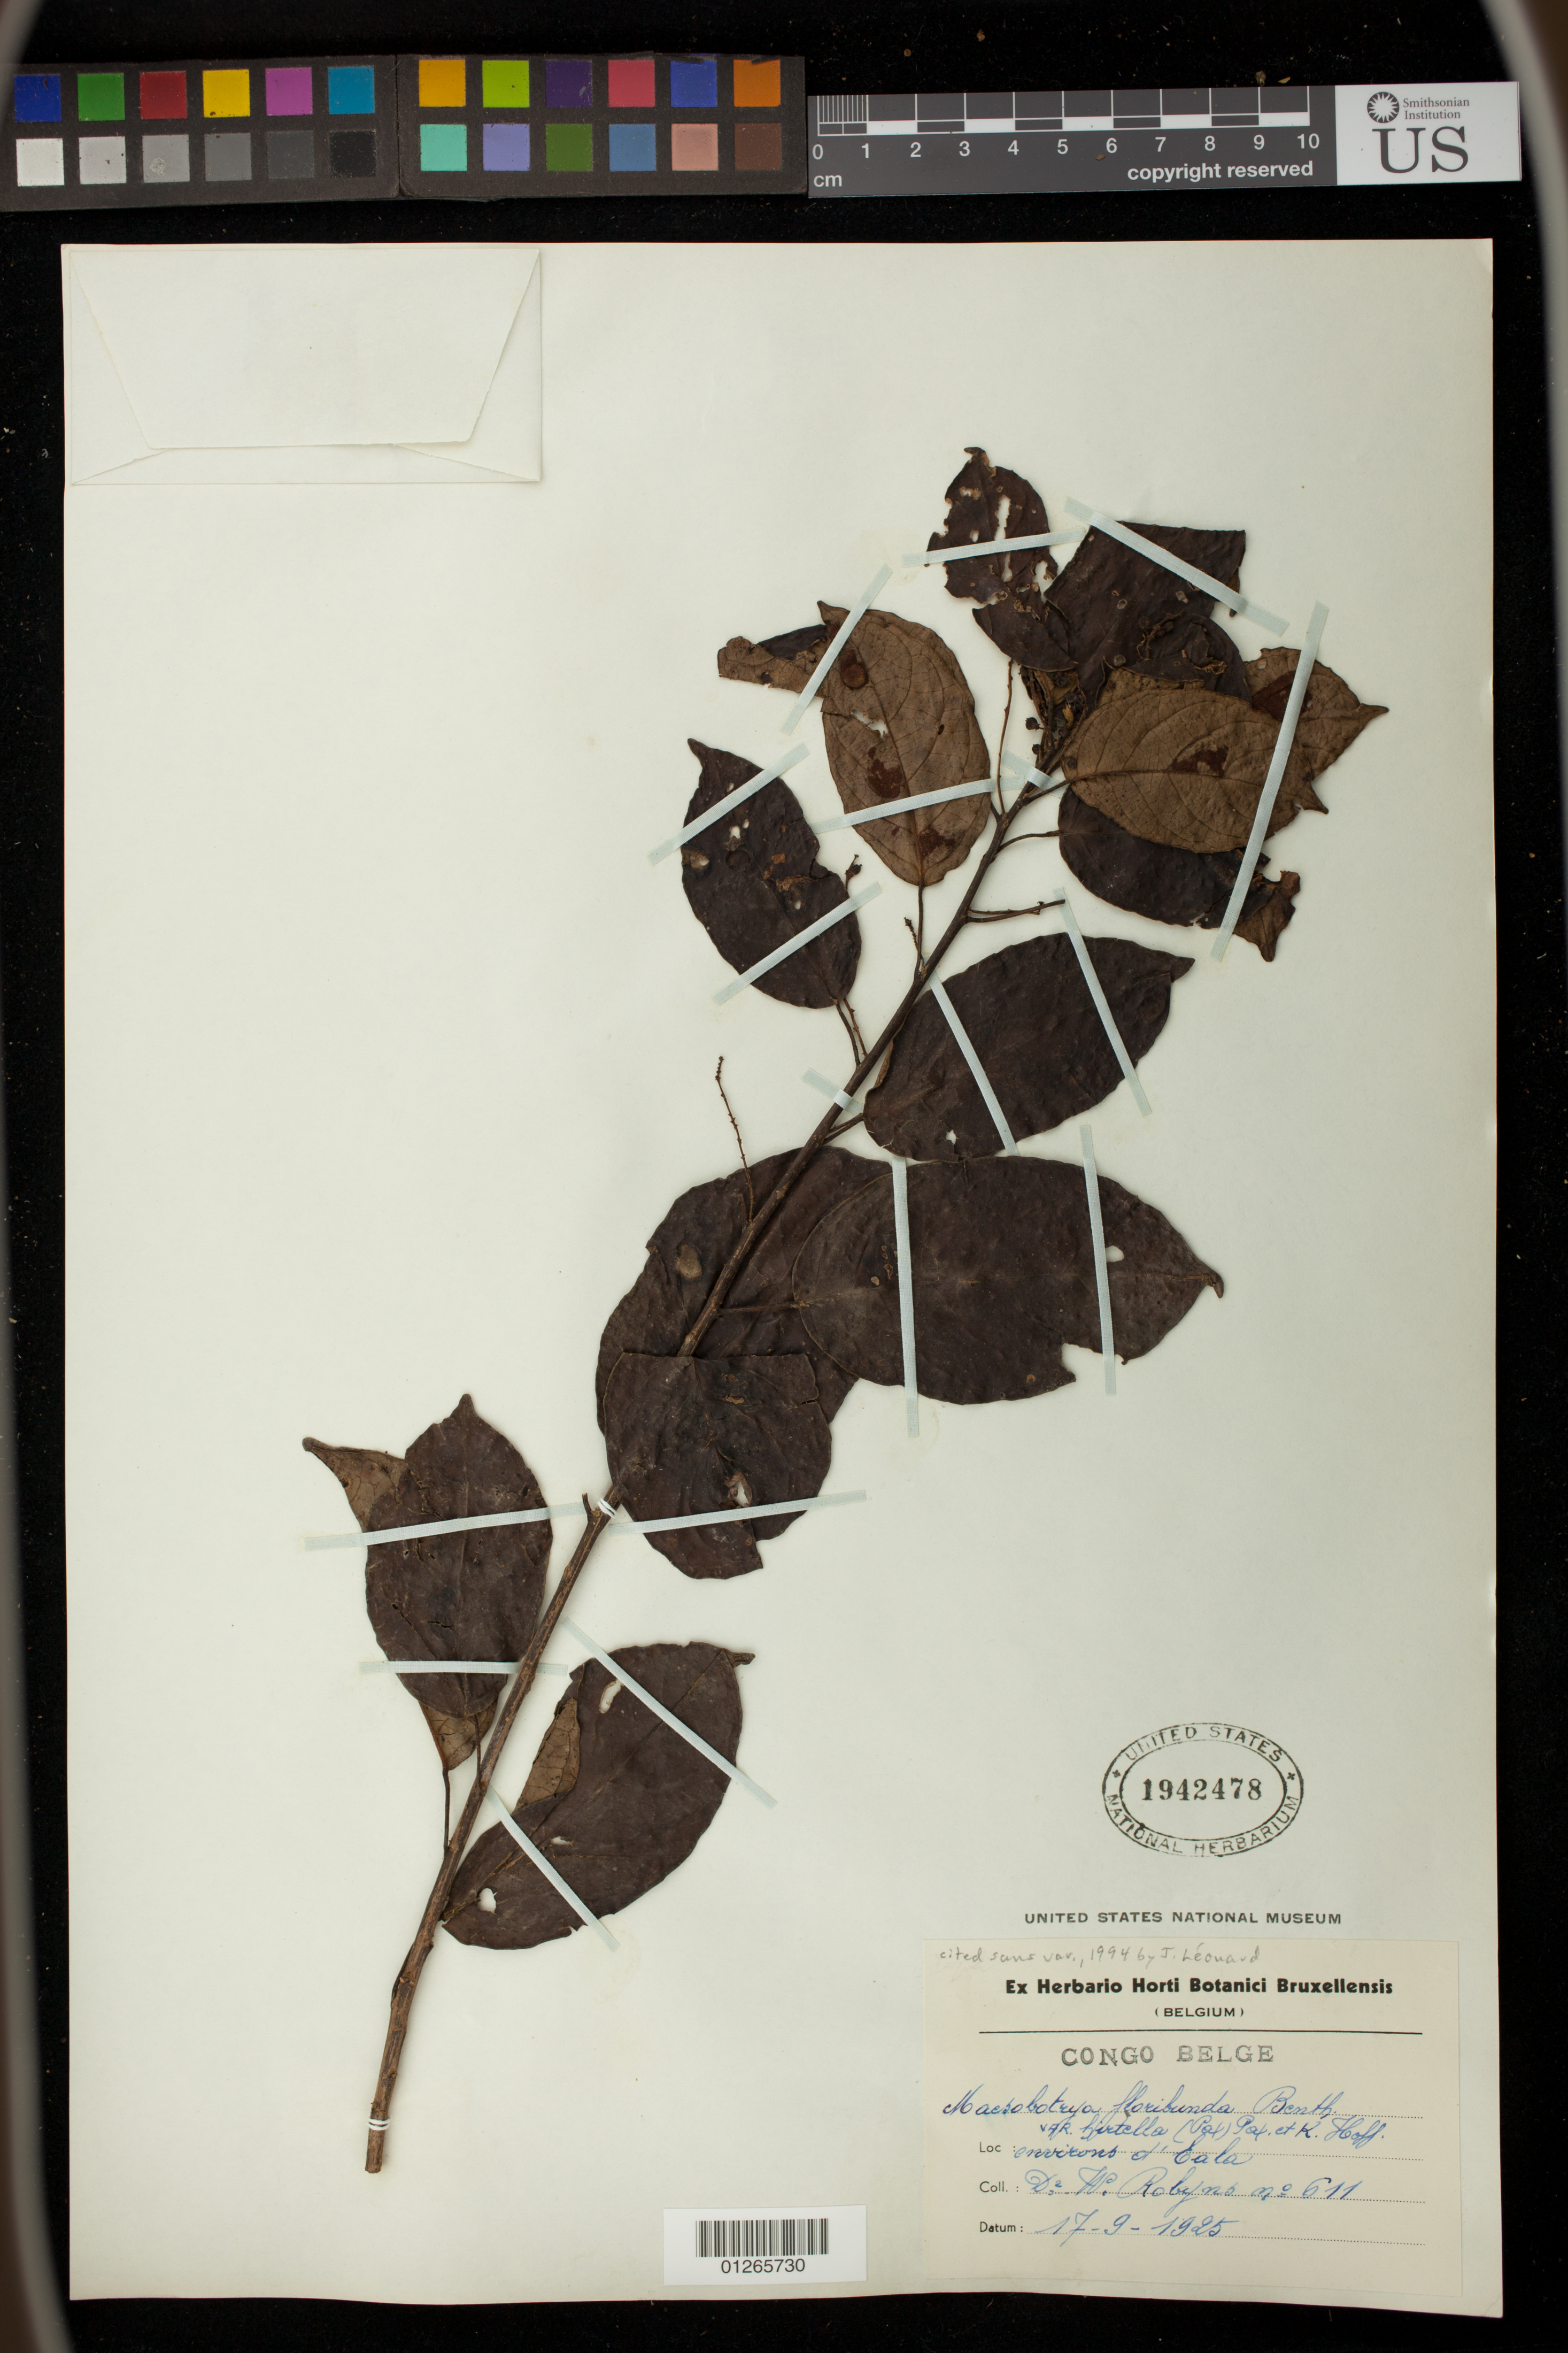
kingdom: Plantae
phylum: Tracheophyta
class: Magnoliopsida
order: Malpighiales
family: Phyllanthaceae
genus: Maesobotrya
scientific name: Maesobotrya floribunda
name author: Benth.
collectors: W. Robyns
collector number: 611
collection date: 1925-09-17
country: Congo, Democratic Republic of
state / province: Équateur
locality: environs d'Eala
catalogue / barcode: US 1942478